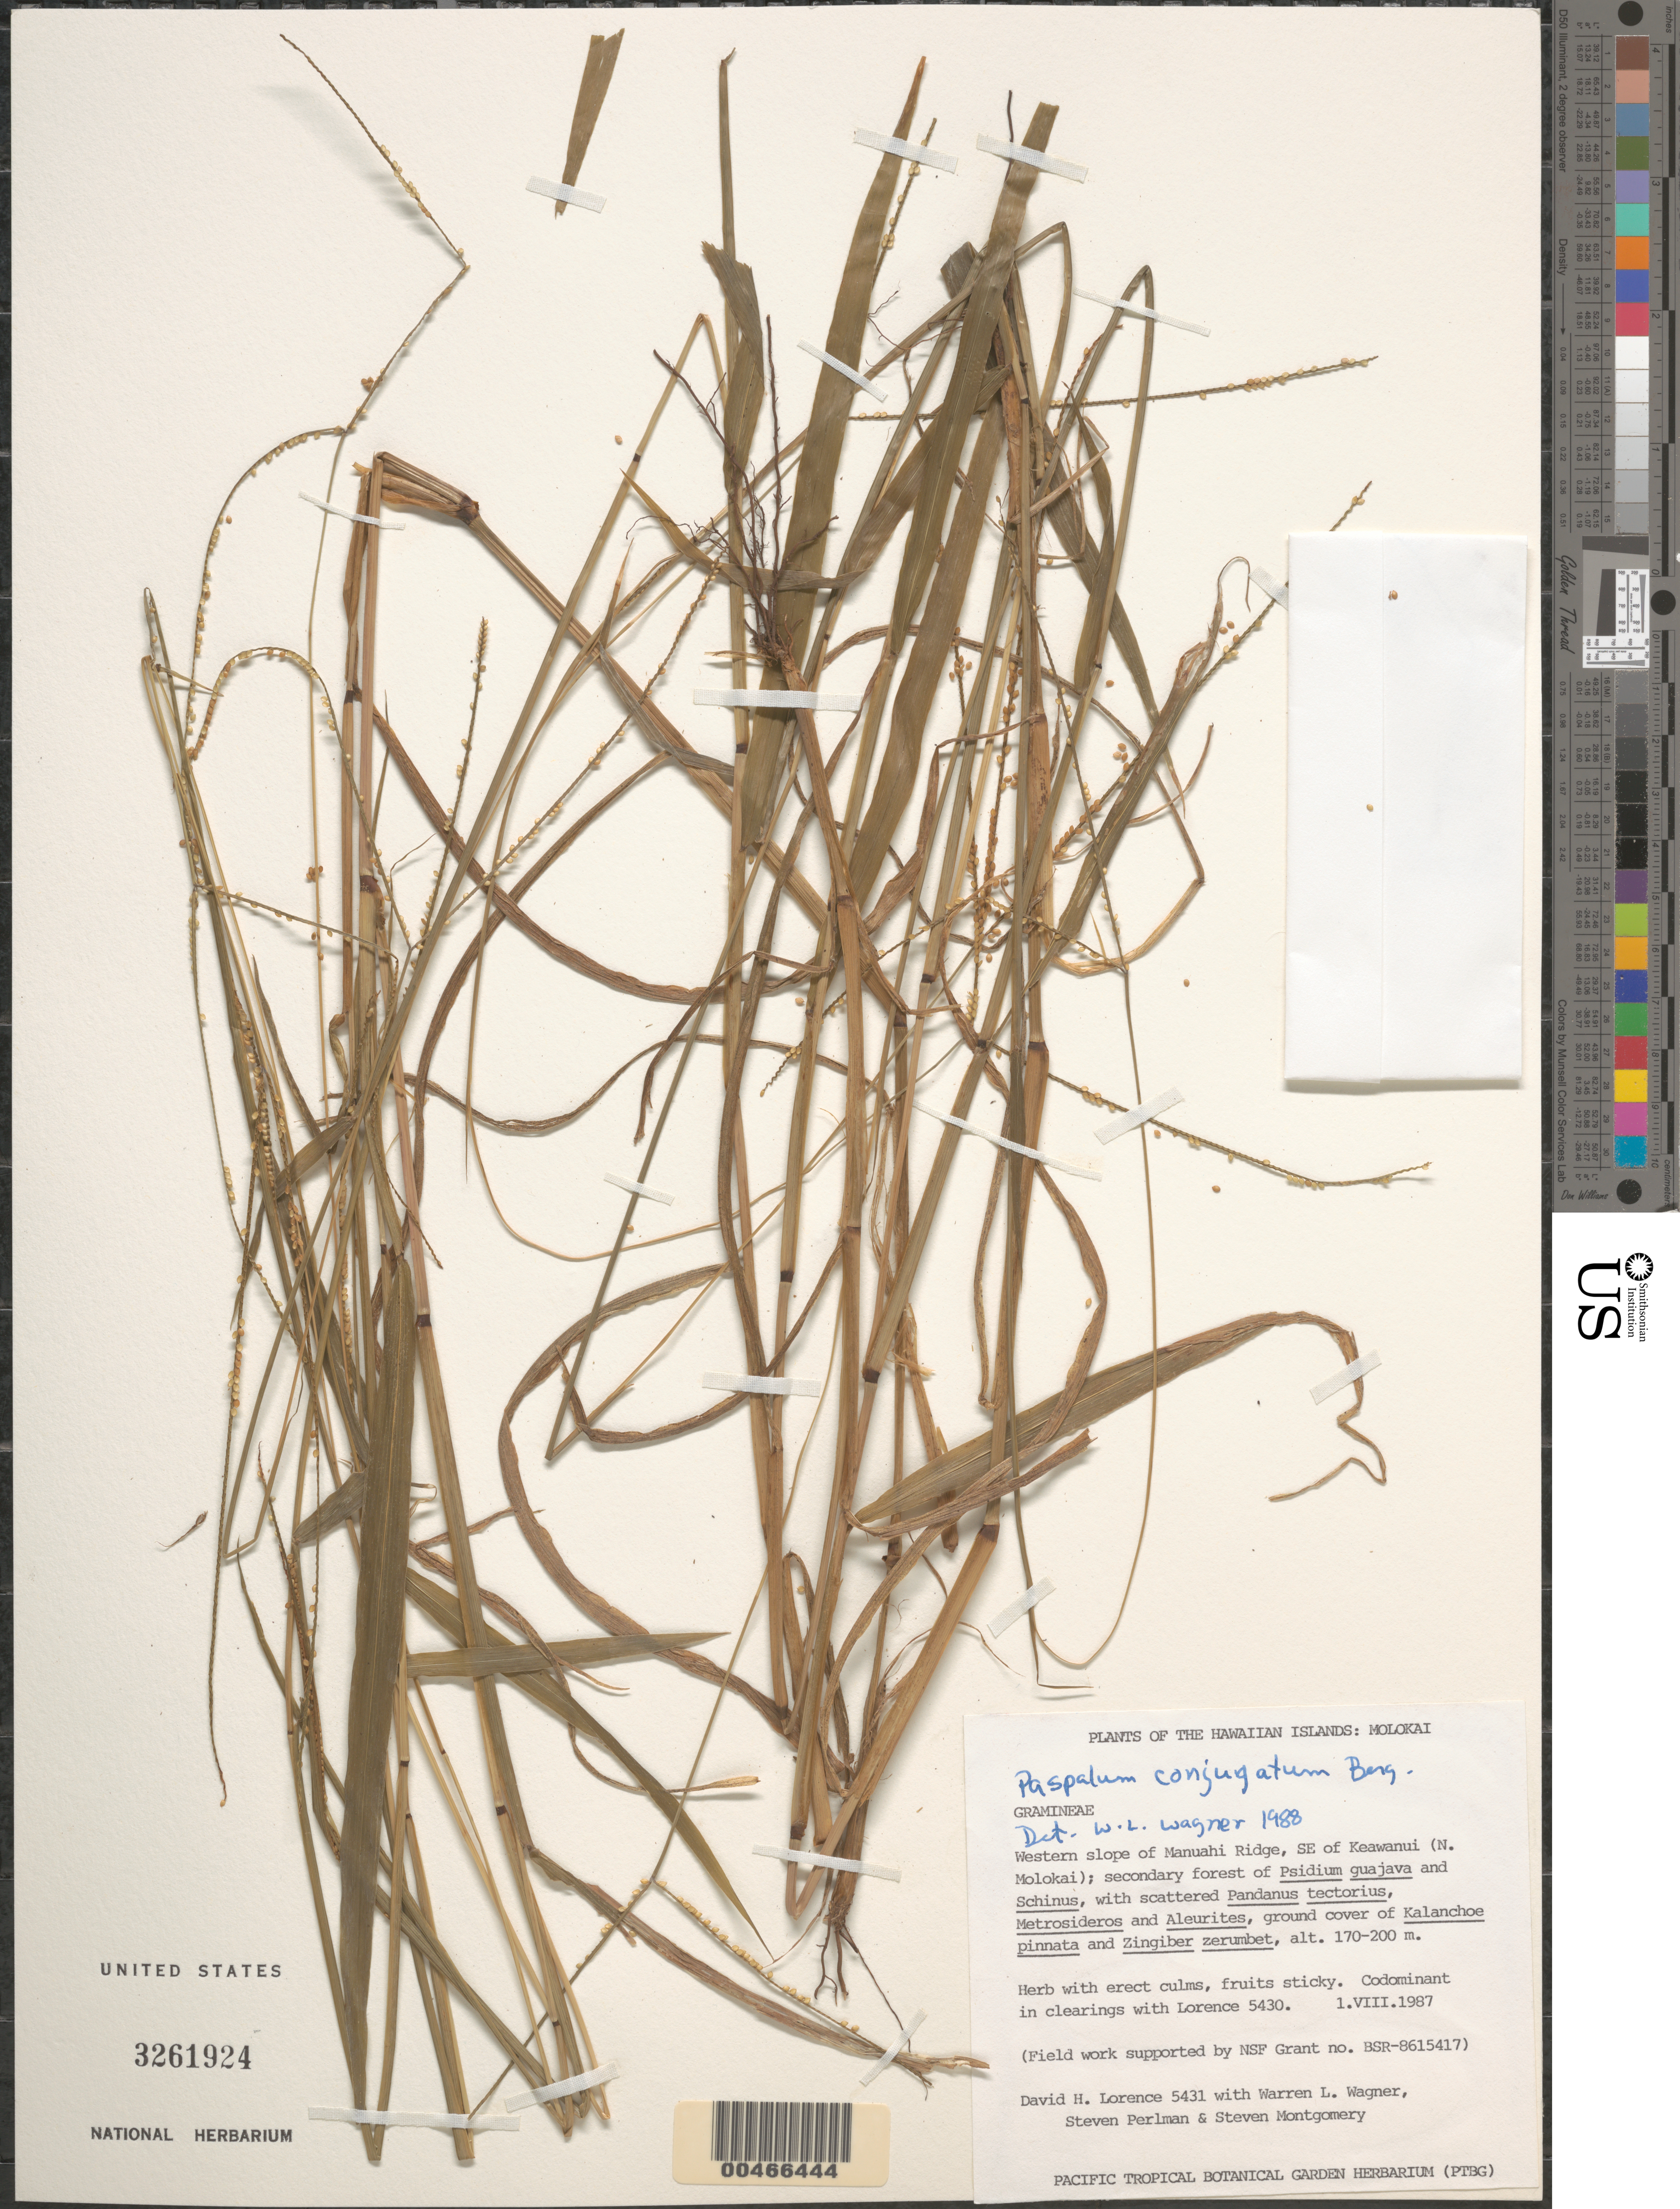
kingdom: Plantae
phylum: Tracheophyta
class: Liliopsida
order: Poales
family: Poaceae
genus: Paspalum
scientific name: Paspalum conjugatum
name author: P.J. Bergius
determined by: Wagner, W. L., (BOT), Smithsonian Institution - National Museum of Natural History (UNITED STATES)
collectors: D. Lorence, W. L. Wagner, S. P. Perlman & S. Montgomery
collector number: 5431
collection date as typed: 1 Aug 1987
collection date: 1987-08-01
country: United States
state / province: Hawaii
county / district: Maui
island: Moloka'i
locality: W slope of Manuahi Ridge, SE of Keawanui (W Molokai)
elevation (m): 170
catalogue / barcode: US 3261924